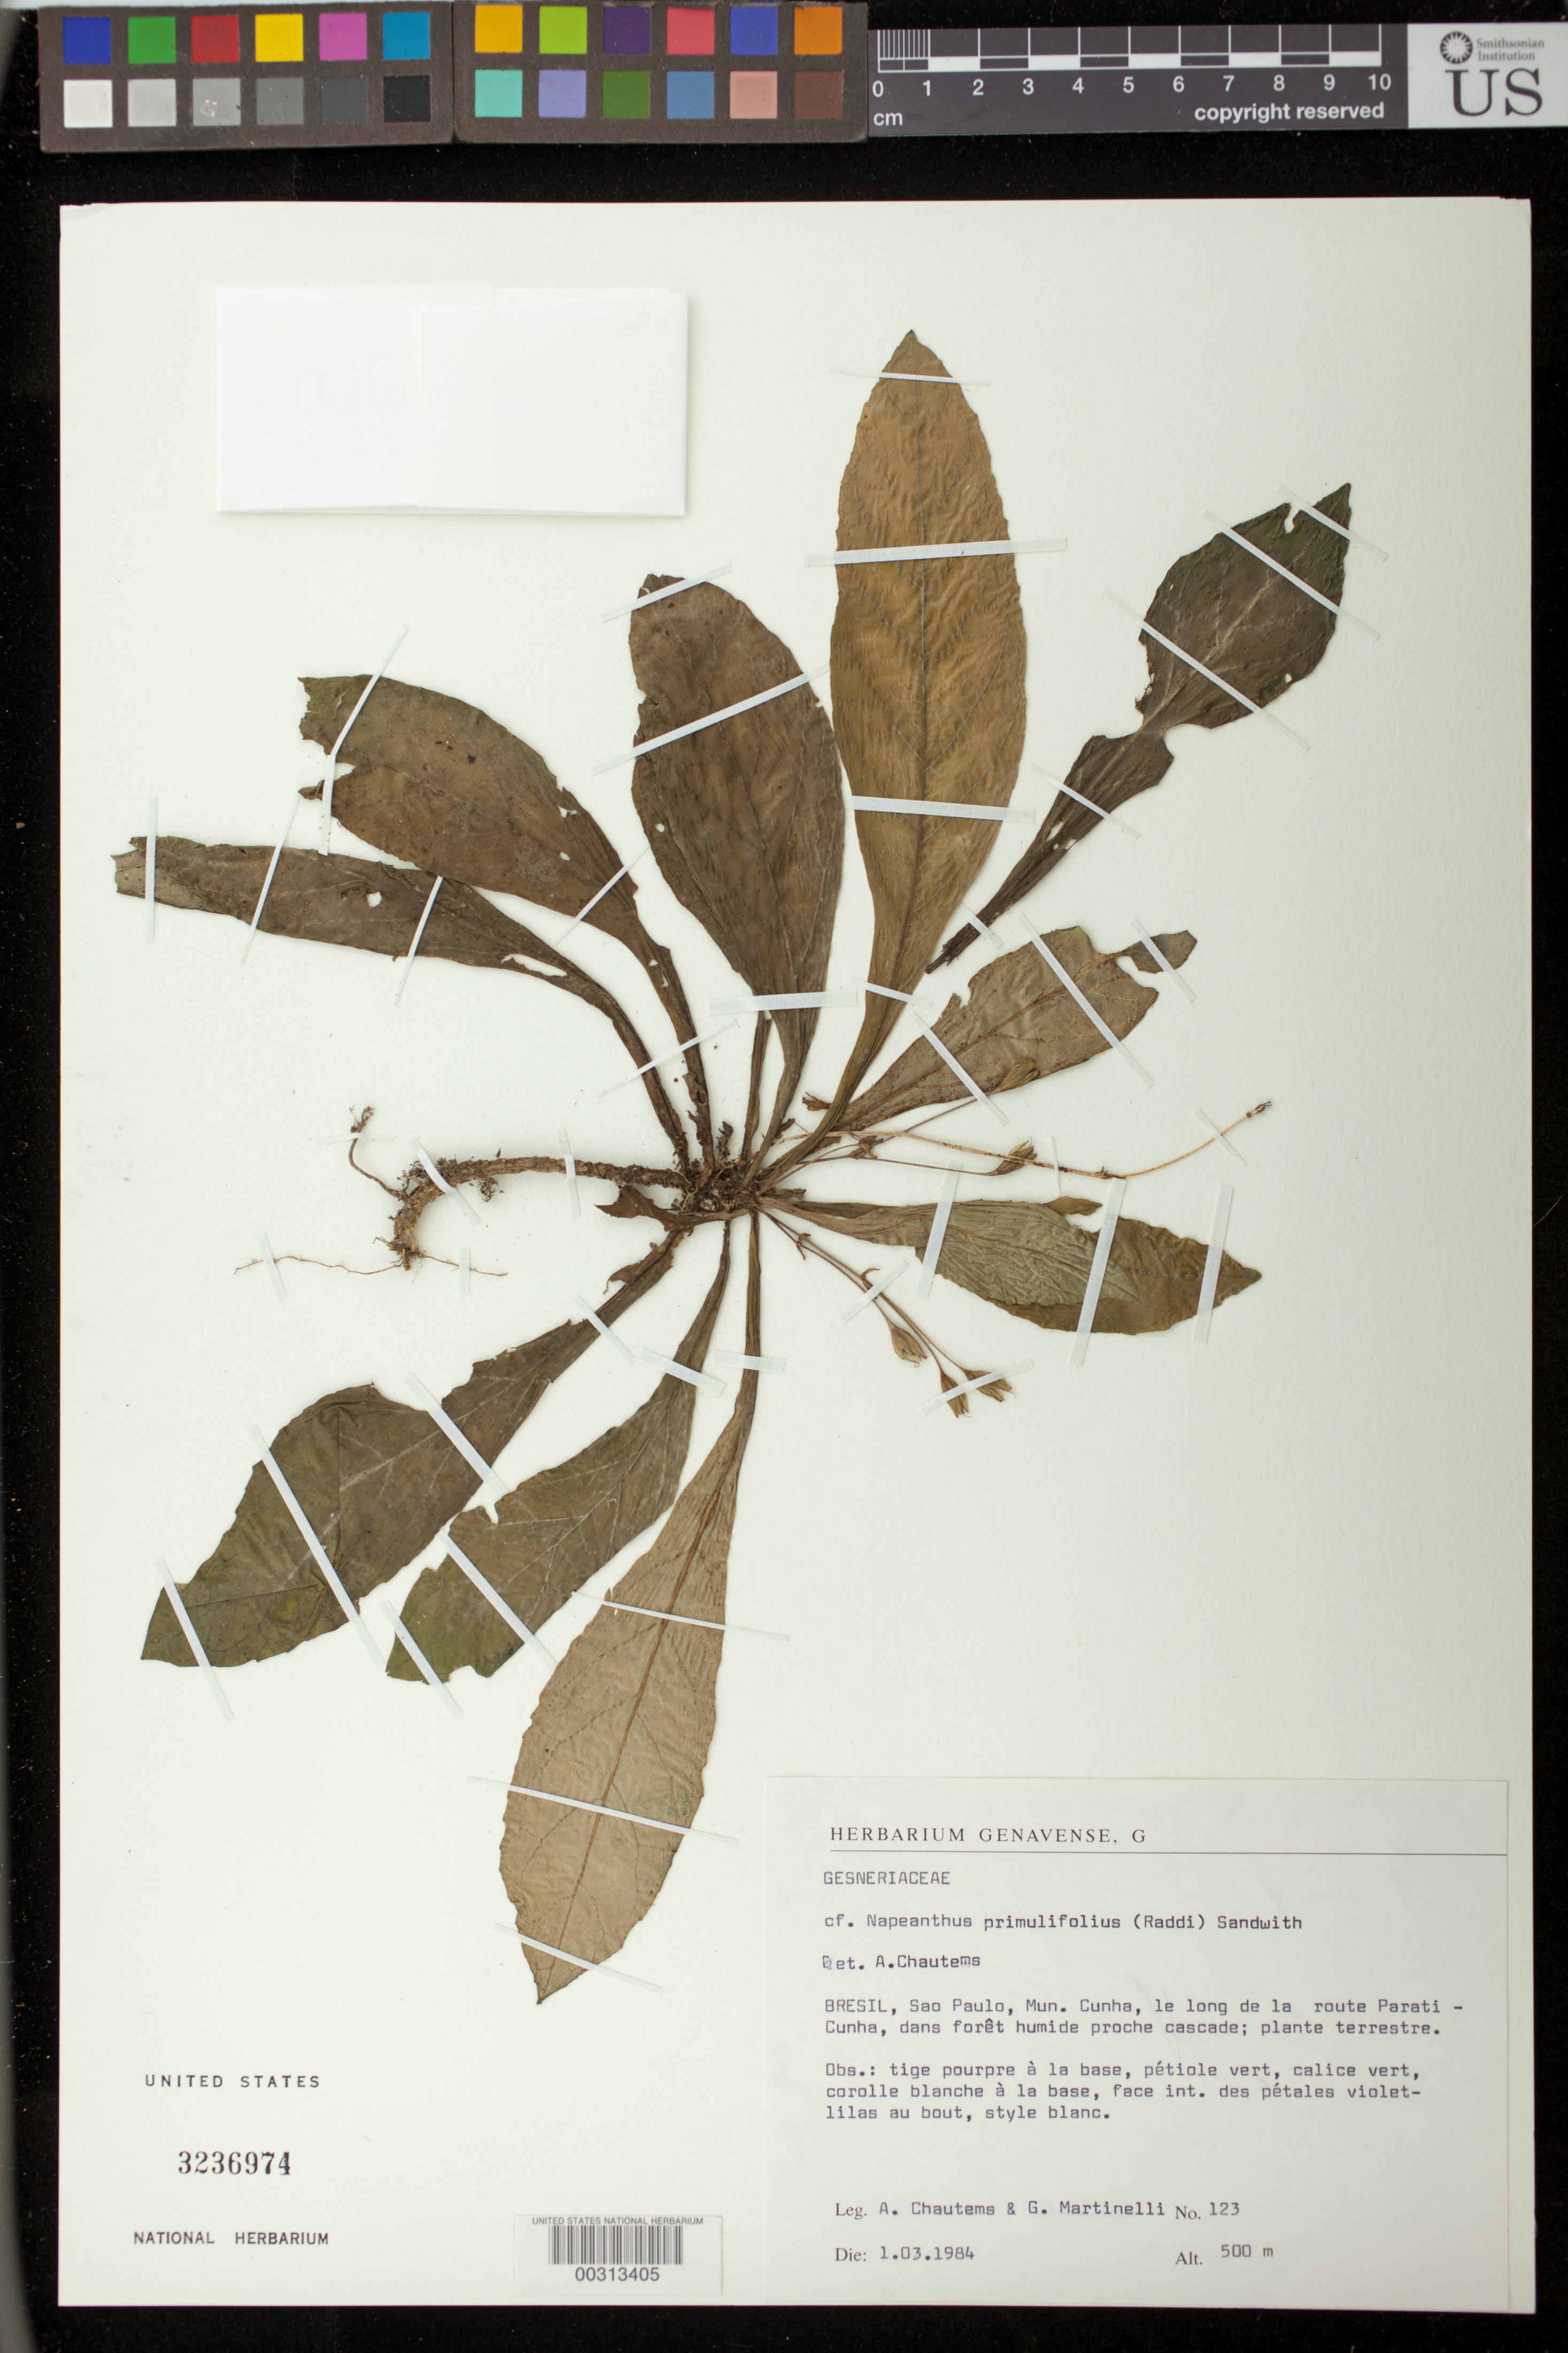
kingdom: Plantae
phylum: Tracheophyta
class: Magnoliopsida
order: Lamiales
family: Gesneriaceae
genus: Napeanthus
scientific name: Napeanthus primulifolius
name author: (Raddi) Sandwith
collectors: A. P. Chautems & G. Martinelli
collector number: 123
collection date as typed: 01 Mar 1984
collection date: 1984-03-01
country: Brazil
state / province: São Paulo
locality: Cunha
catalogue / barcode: US 3236974